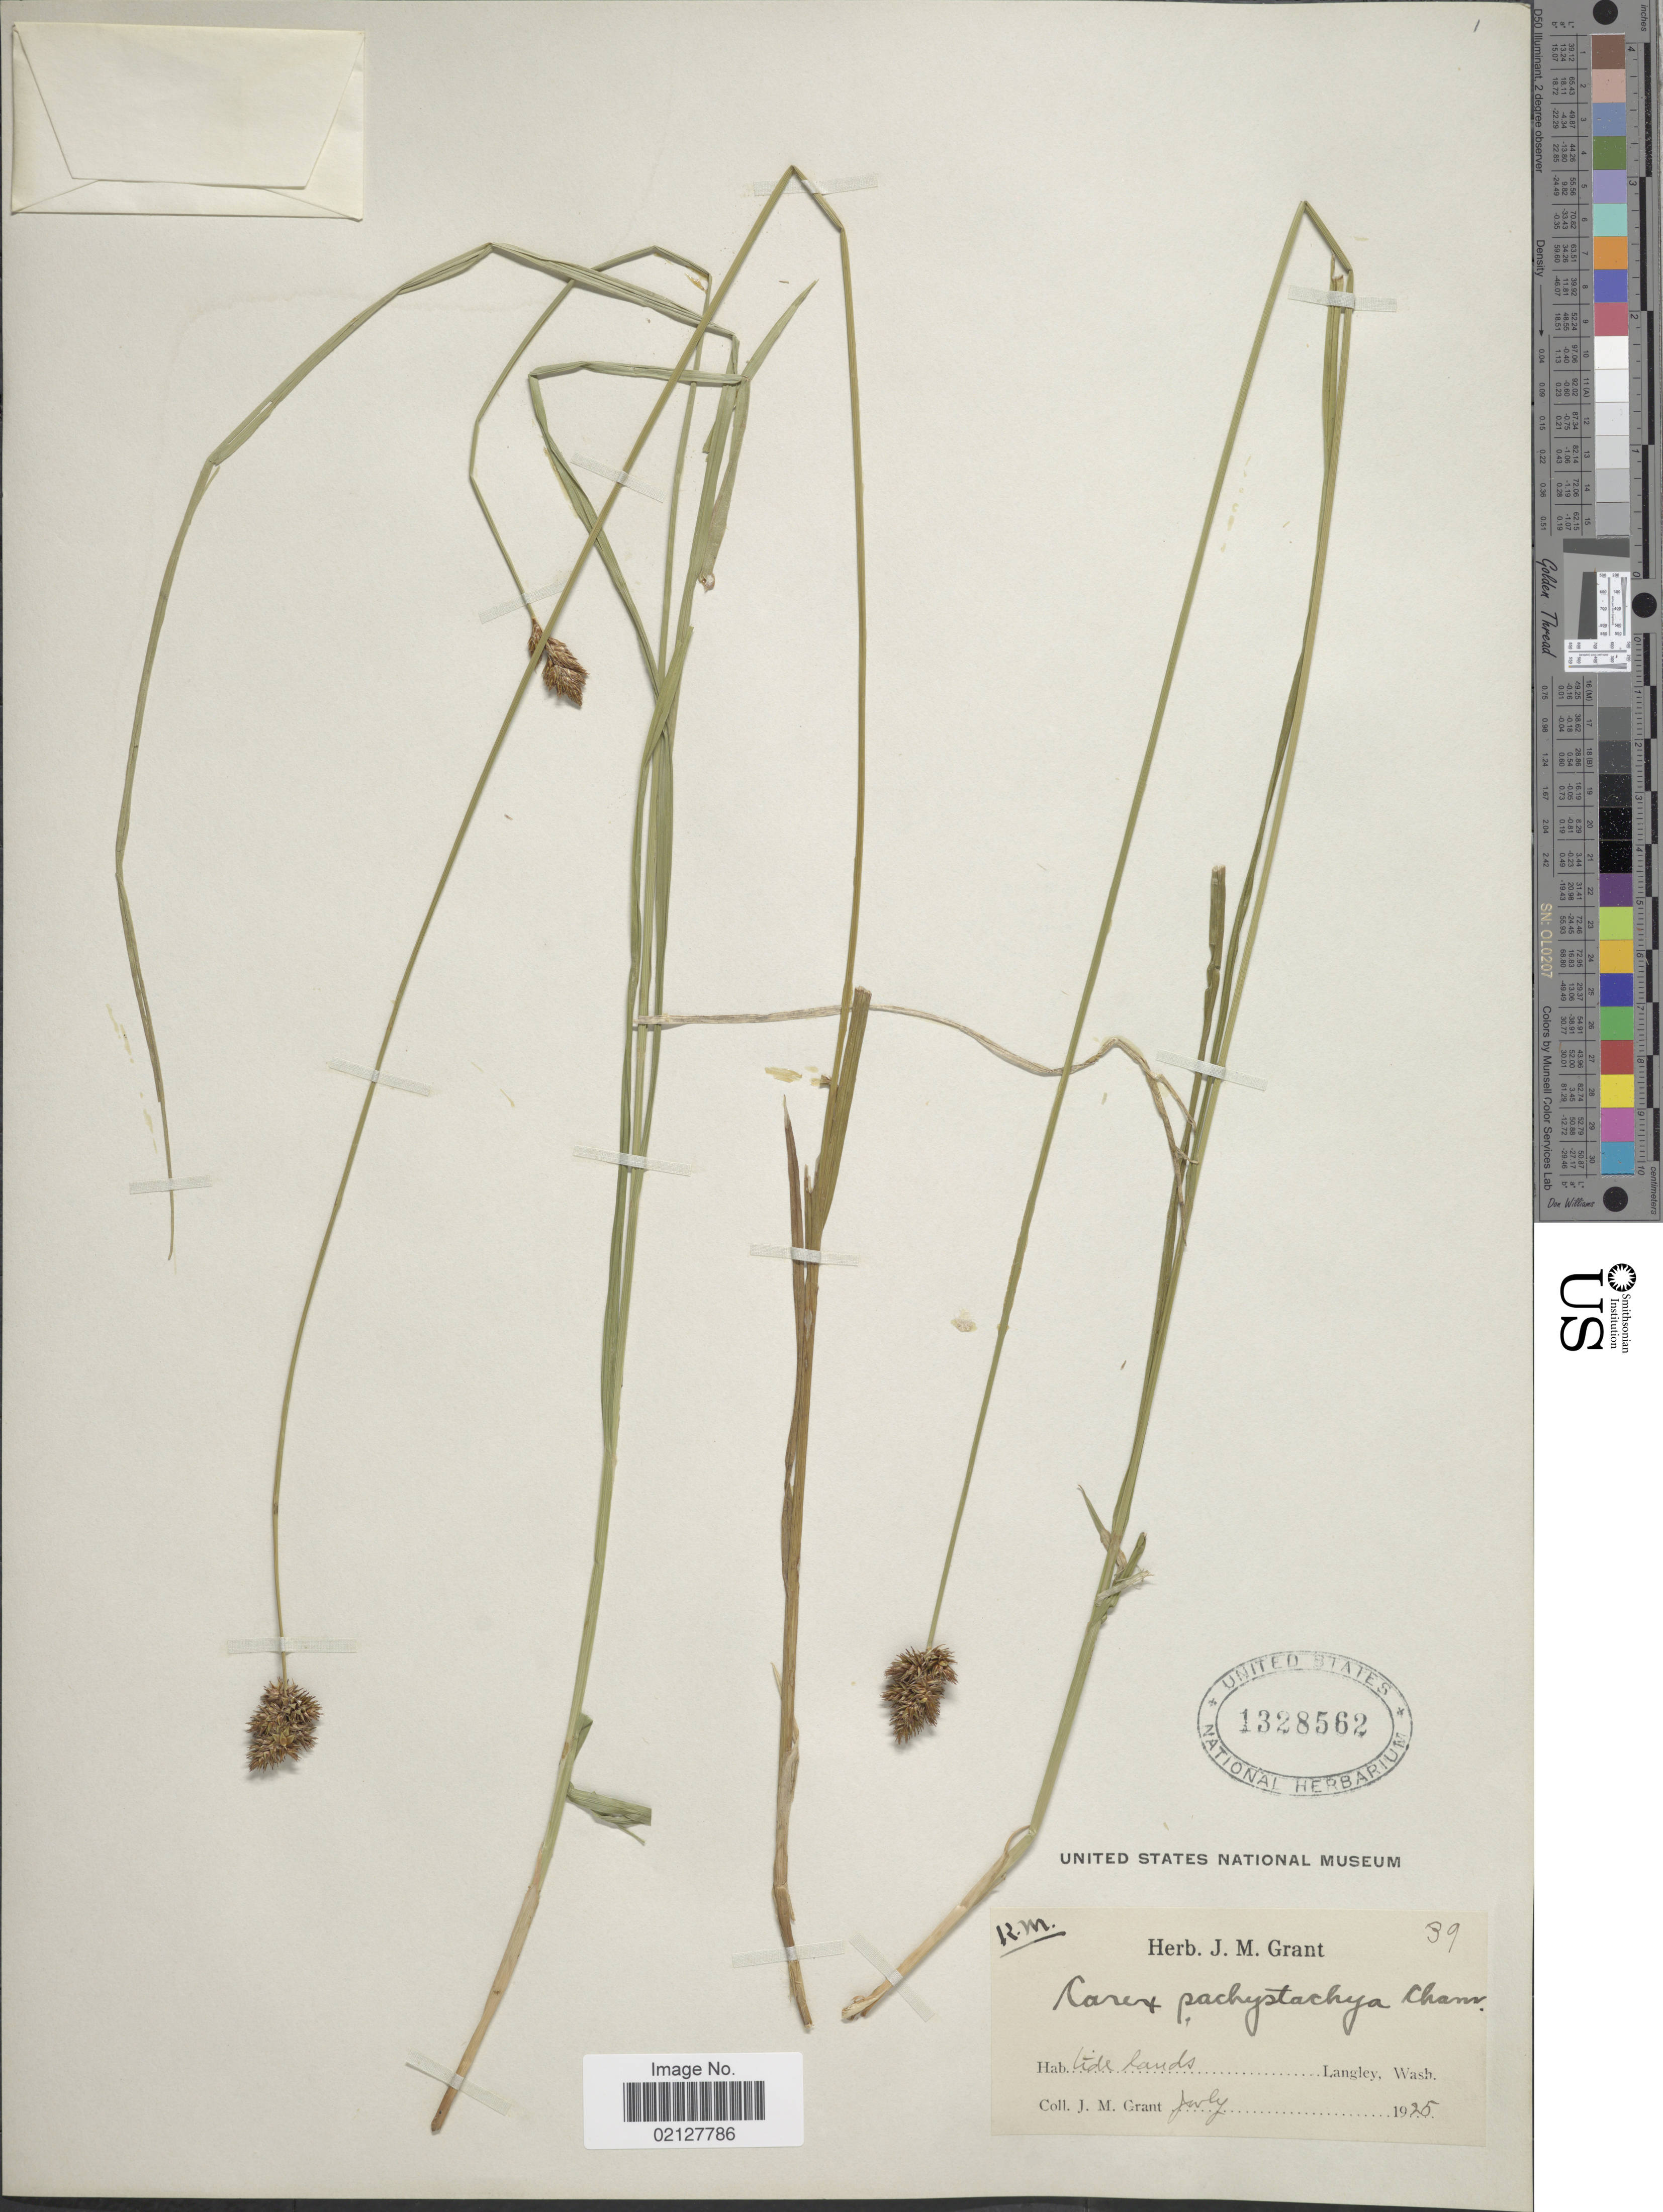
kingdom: Plantae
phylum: Tracheophyta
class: Liliopsida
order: Poales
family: Cyperaceae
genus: Carex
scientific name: Carex pachystachya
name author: Cham. ex Steud.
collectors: J. M. Grant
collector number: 39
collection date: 1925-07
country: United States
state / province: Washington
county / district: Island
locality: Langley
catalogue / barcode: US 1328562